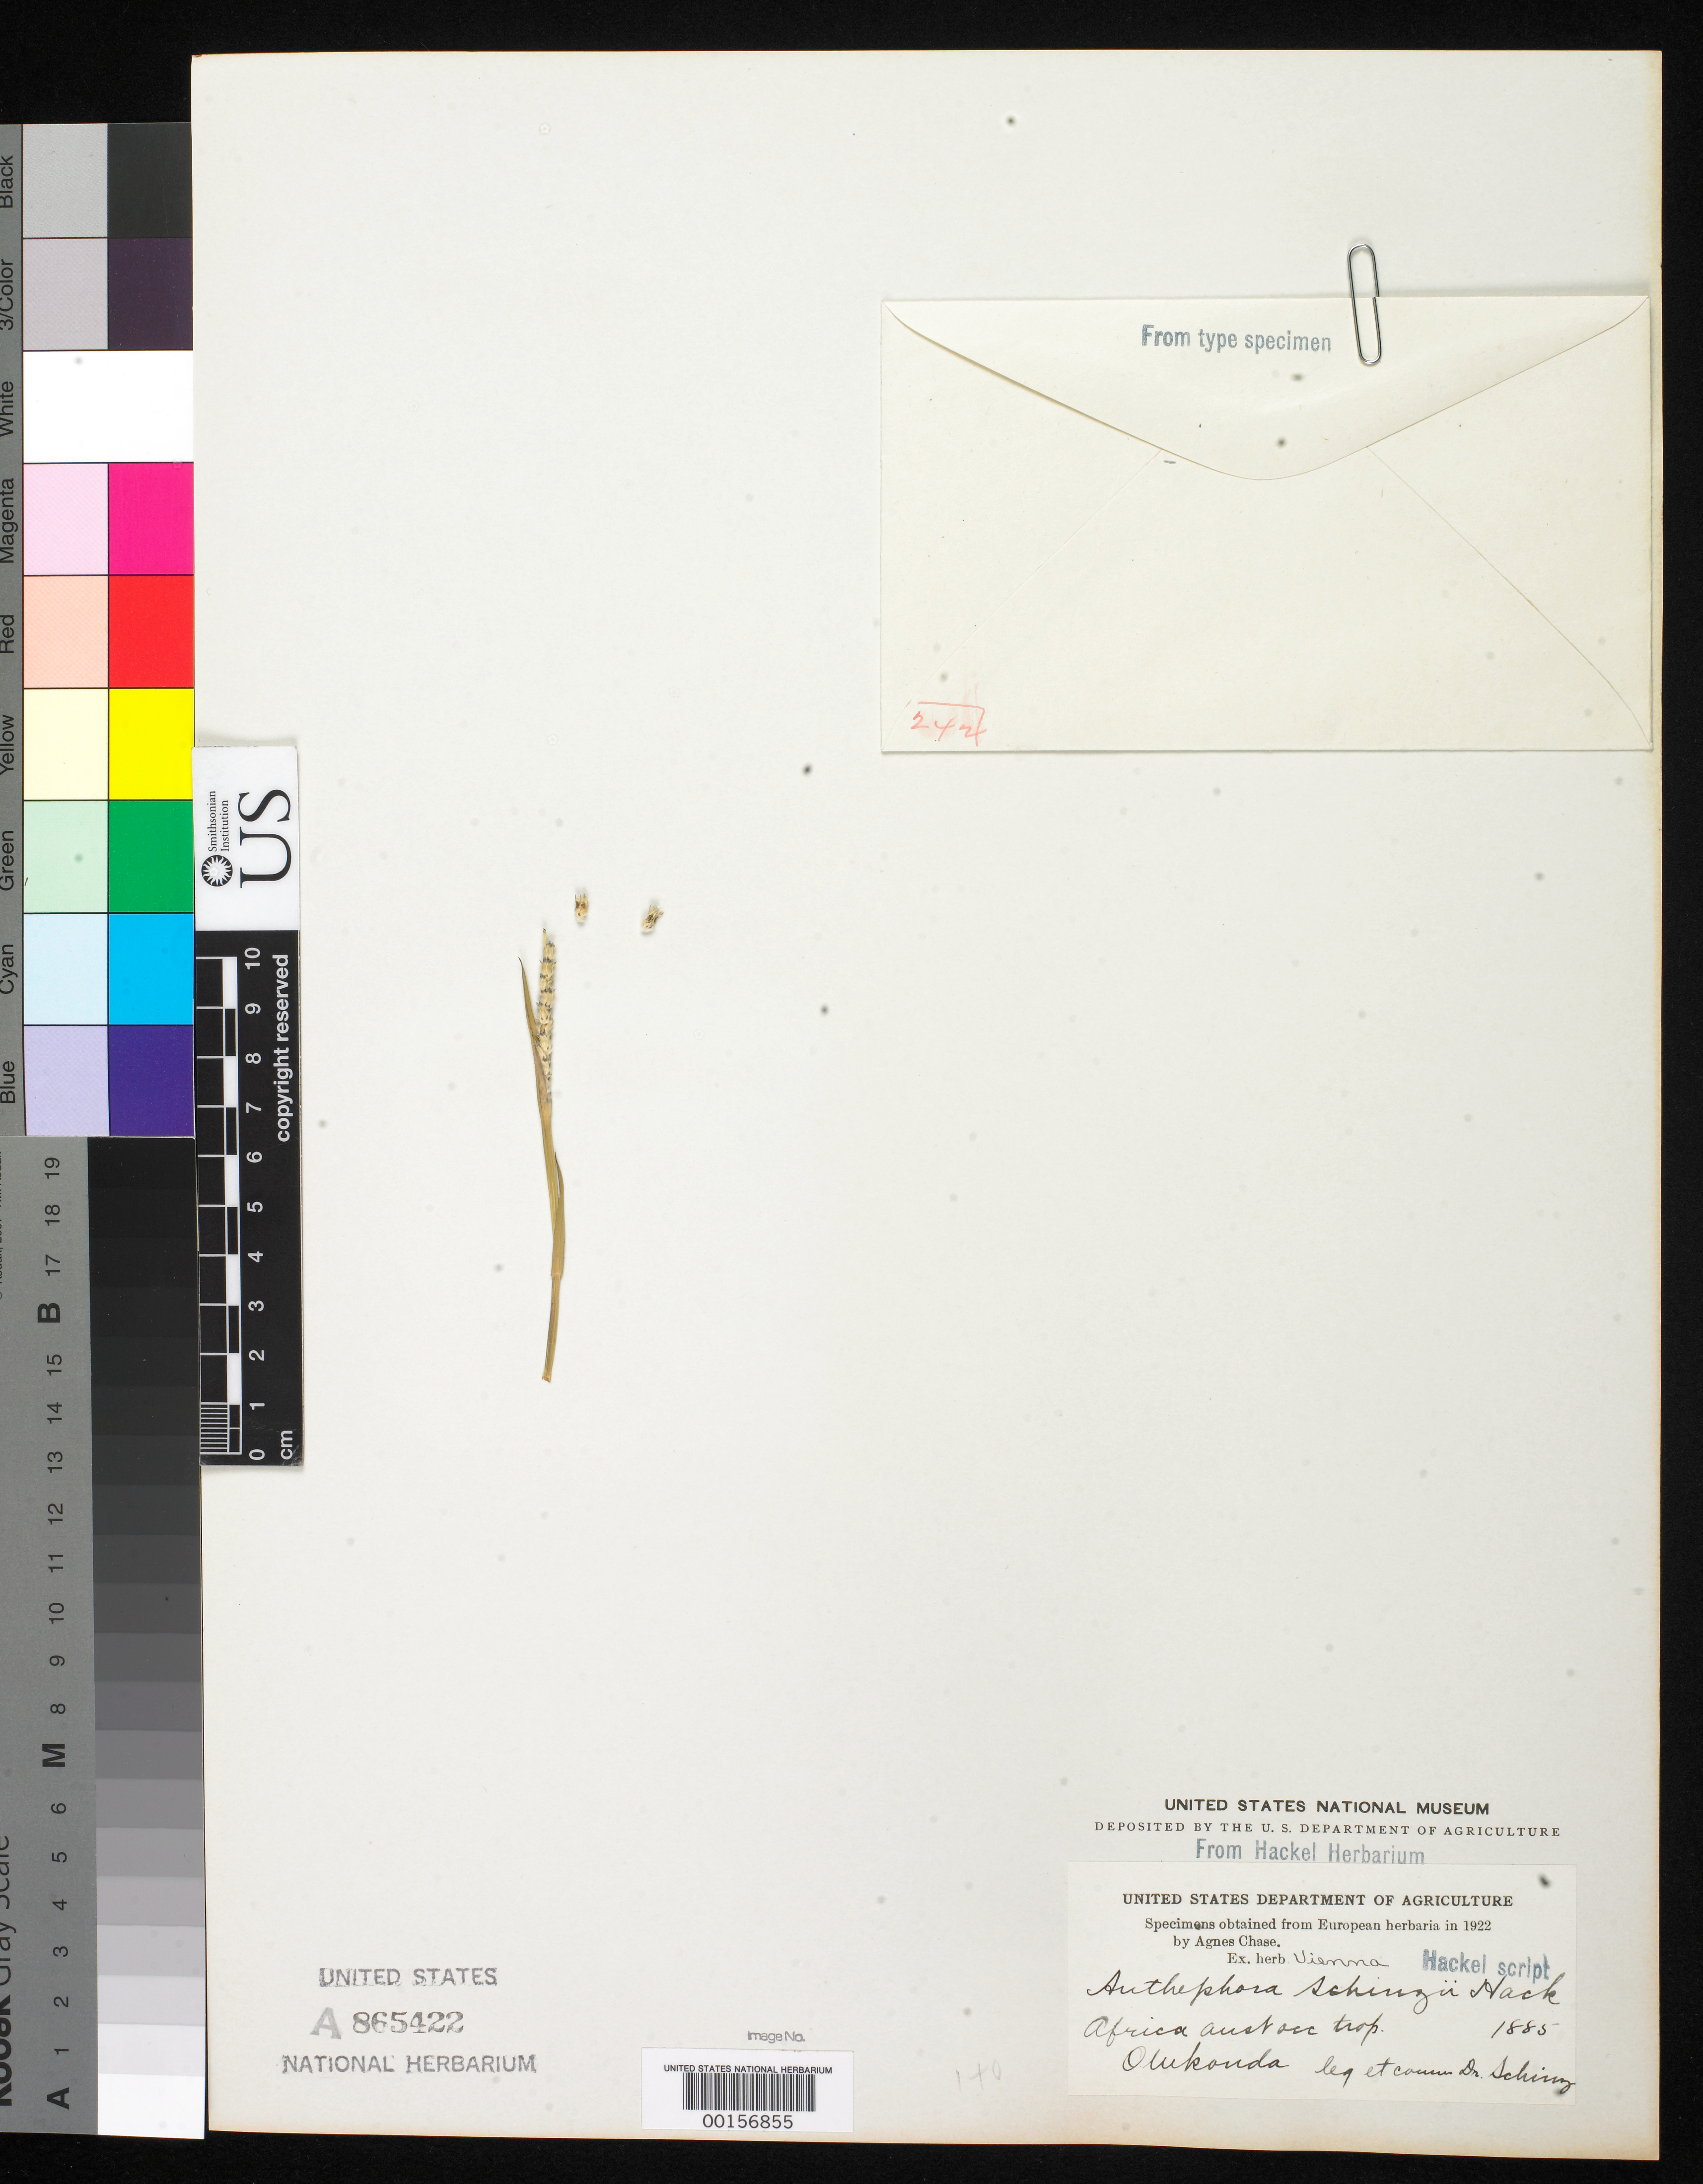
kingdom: Plantae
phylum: Tracheophyta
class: Liliopsida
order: Poales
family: Poaceae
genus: Anthephora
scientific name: Anthephora schinzii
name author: Hack. in Schinz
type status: Type Fragment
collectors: H. Schinz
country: Namibia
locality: Olukonda, Ondonga-Stamm (Amboland).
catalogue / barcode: US 865422A